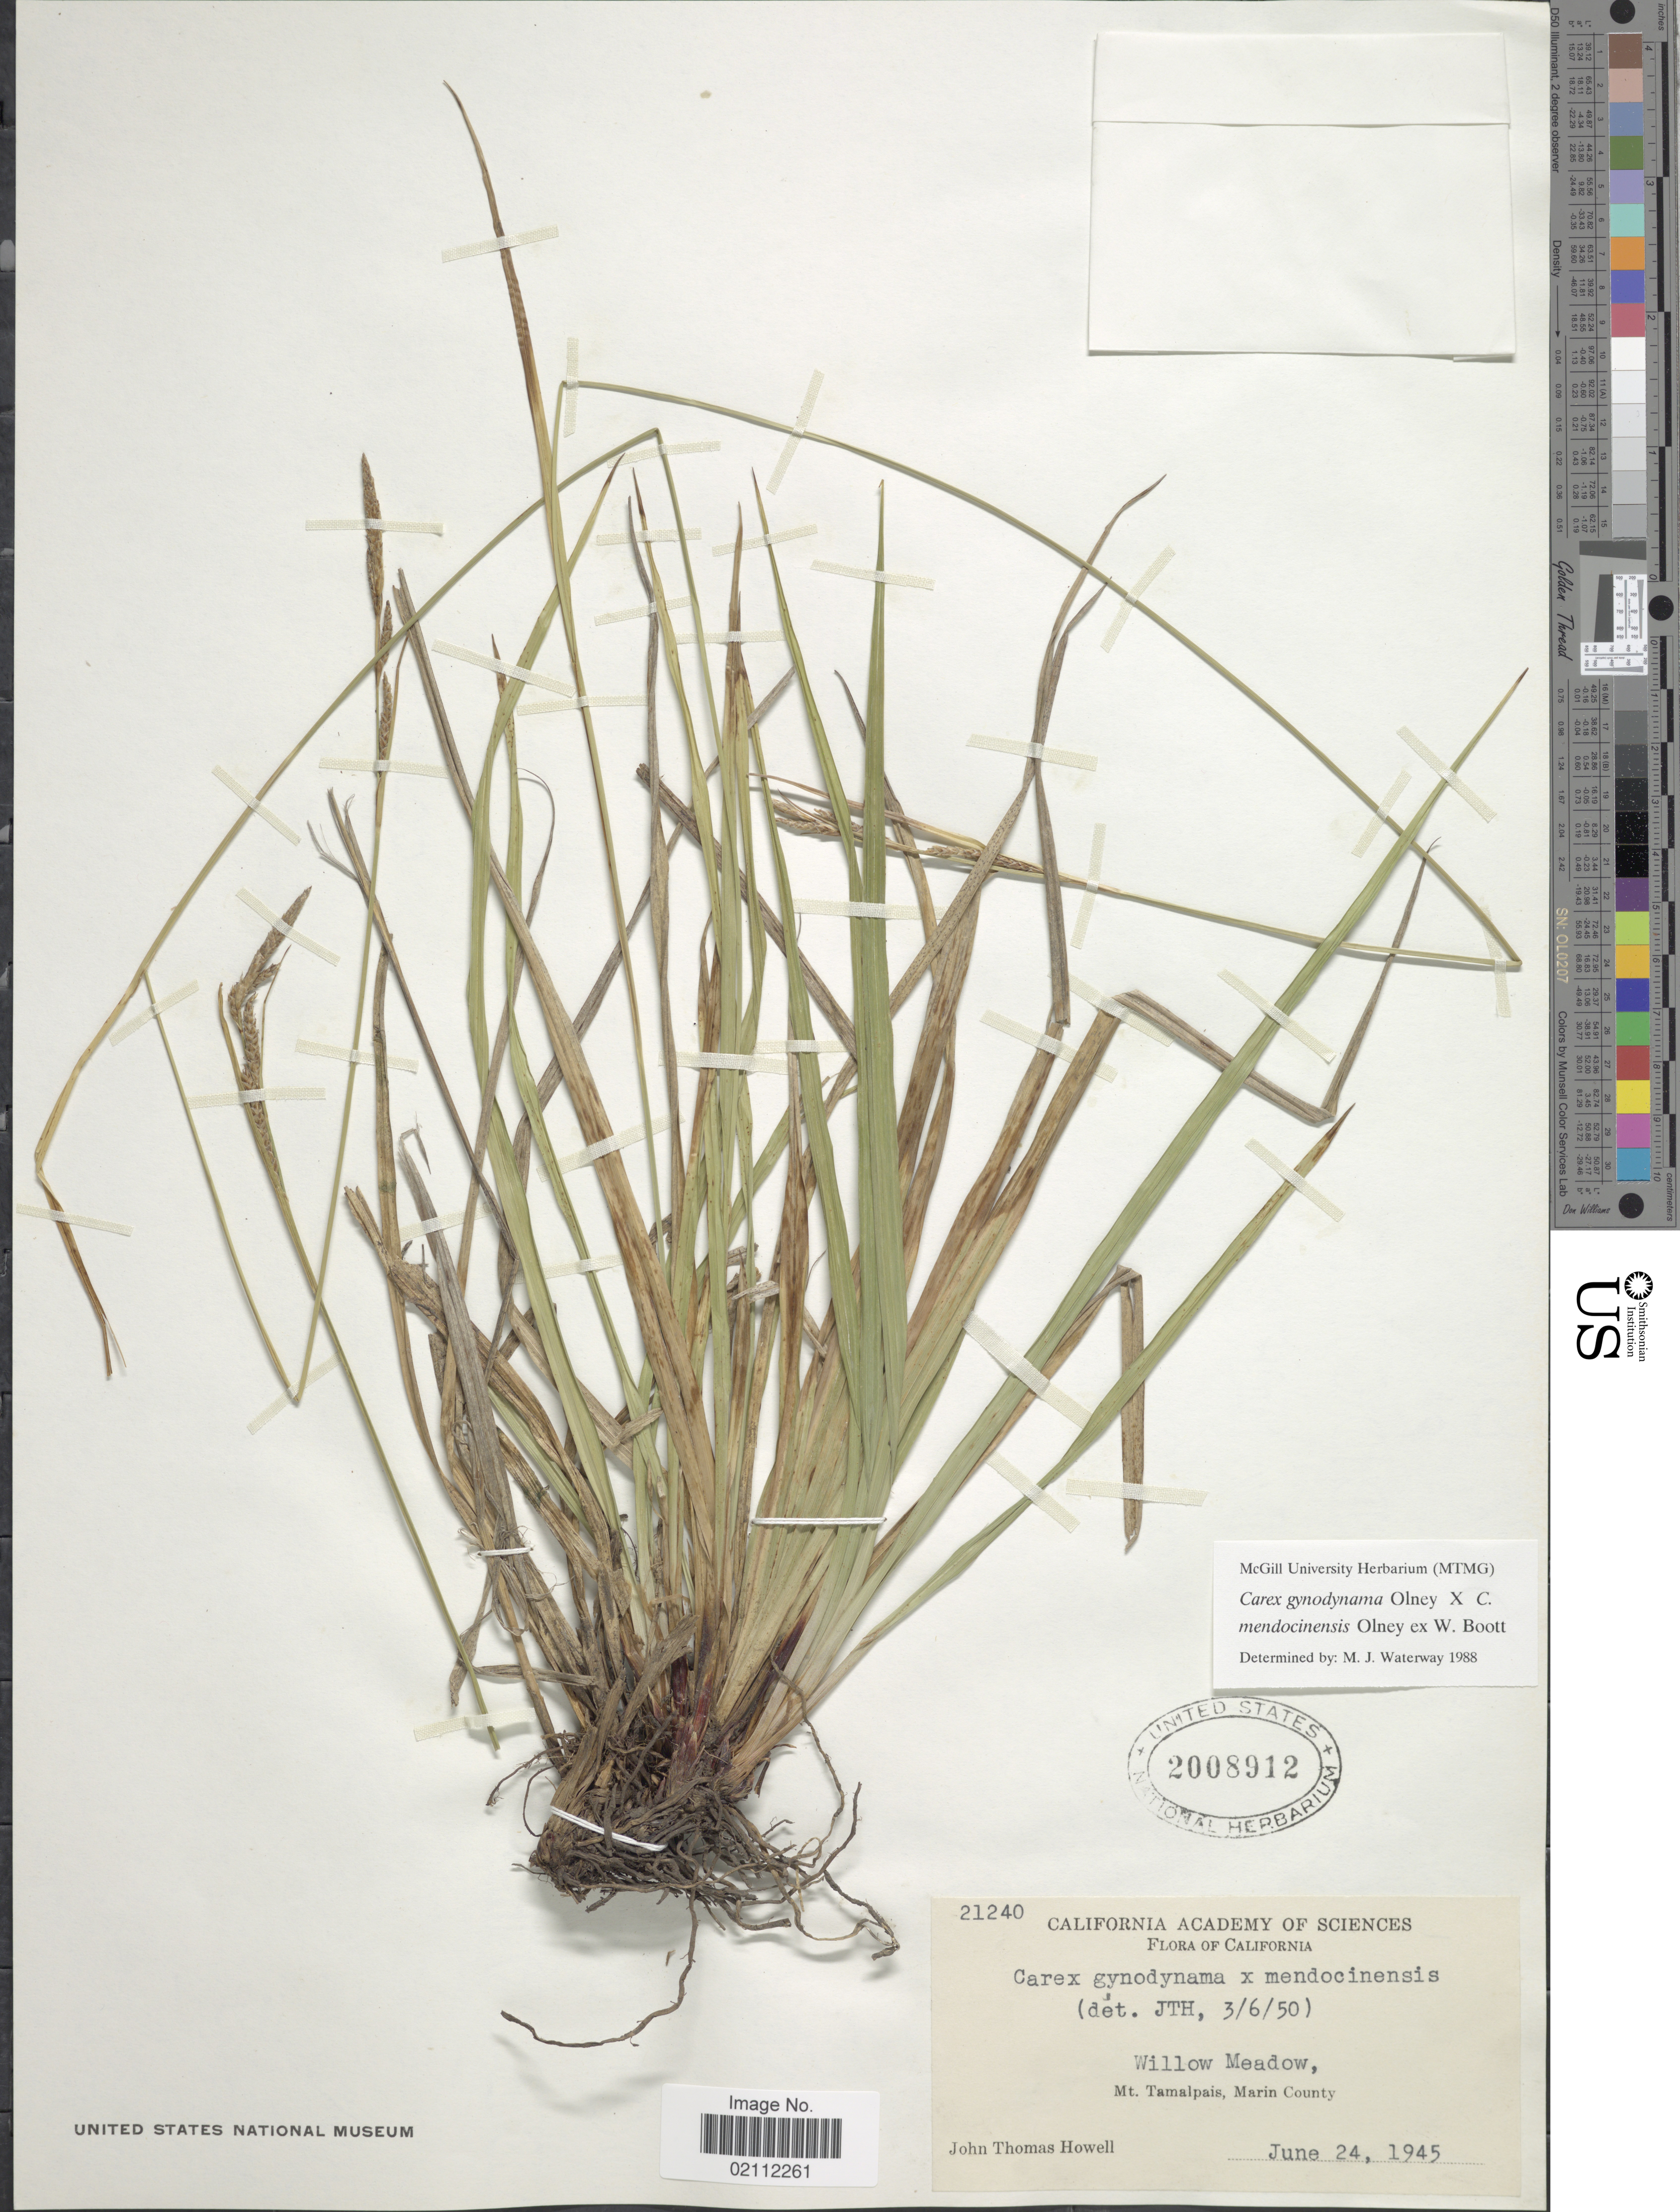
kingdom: Plantae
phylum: Tracheophyta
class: Liliopsida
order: Poales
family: Cyperaceae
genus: Carex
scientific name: Carex gynodynama x C. mendocinensis Olney ex W. Boott in S. Watson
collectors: J. T. Howell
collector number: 21240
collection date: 1945-06-24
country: United States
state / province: California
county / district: Marin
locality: Mt. Tamalpais, Marin County. Willow Meadow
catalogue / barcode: US 2008912